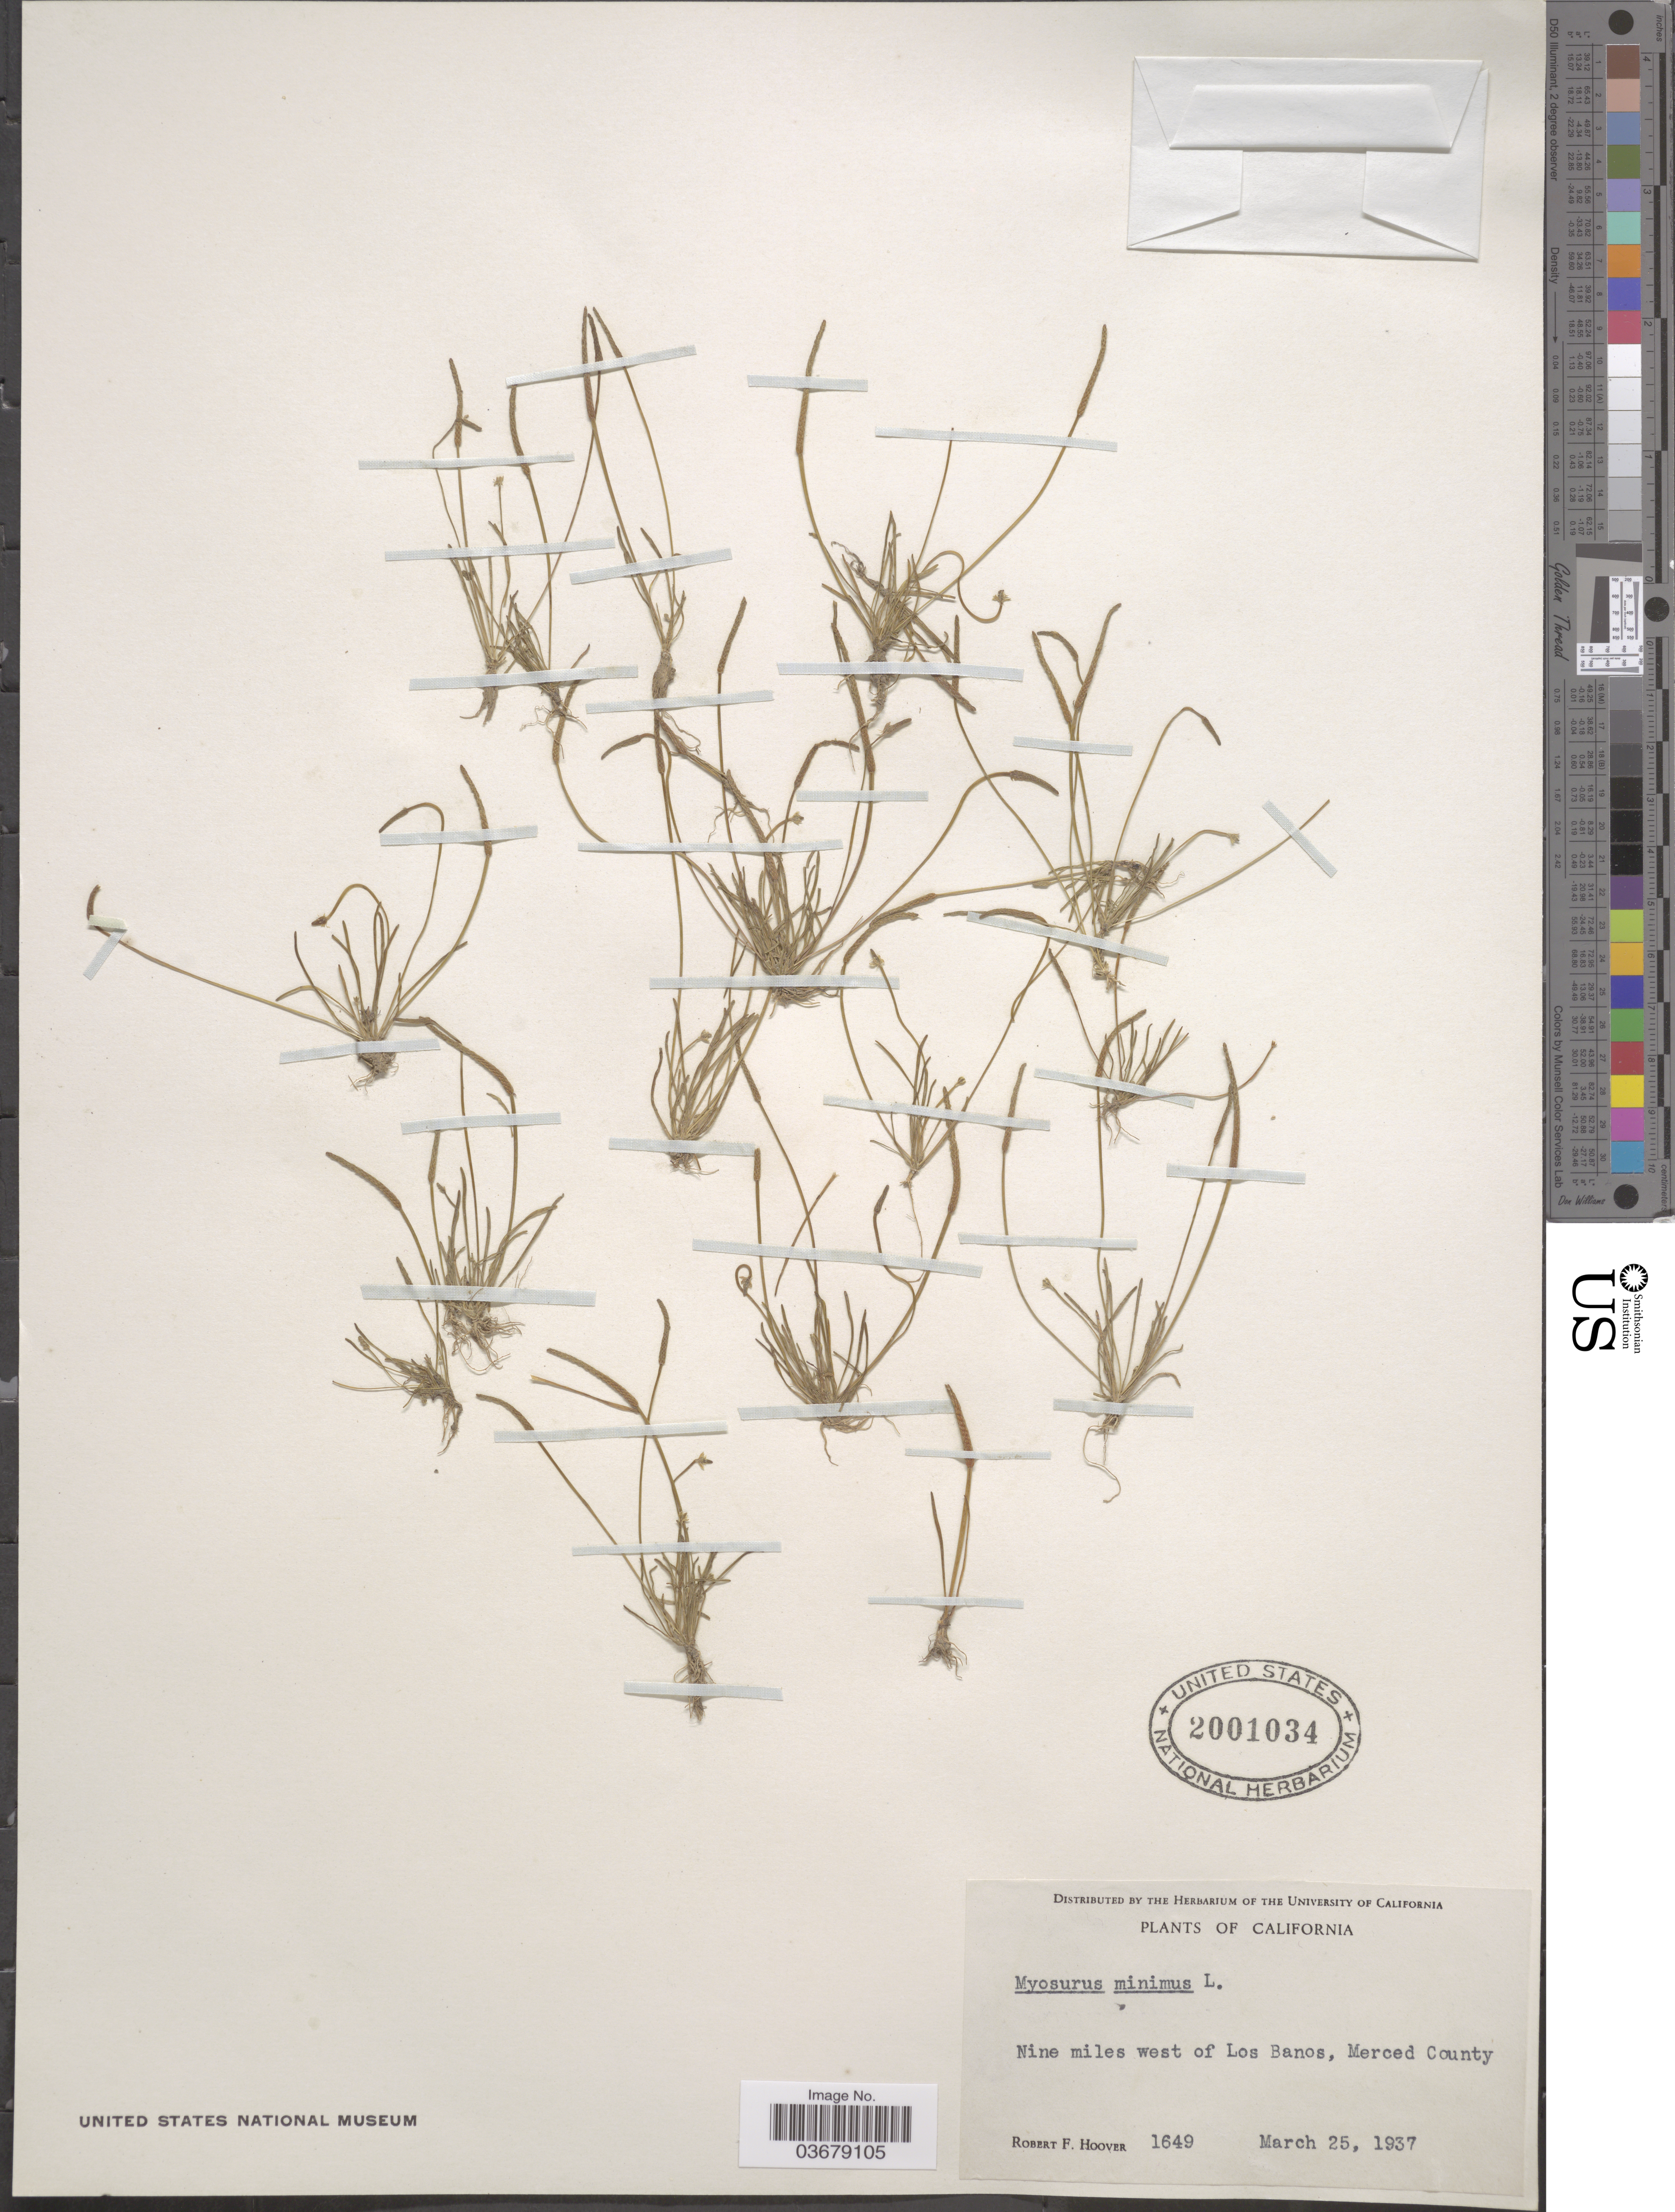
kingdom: Plantae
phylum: Tracheophyta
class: Magnoliopsida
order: Ranunculales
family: Ranunculaceae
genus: Myosurus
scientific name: Myosurus minimus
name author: L.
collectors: R. F. Hoover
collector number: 1649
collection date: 1937-03-25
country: United States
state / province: California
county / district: Merced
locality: Nine miles west of Los Banos, Merced County.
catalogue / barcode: US 2001034